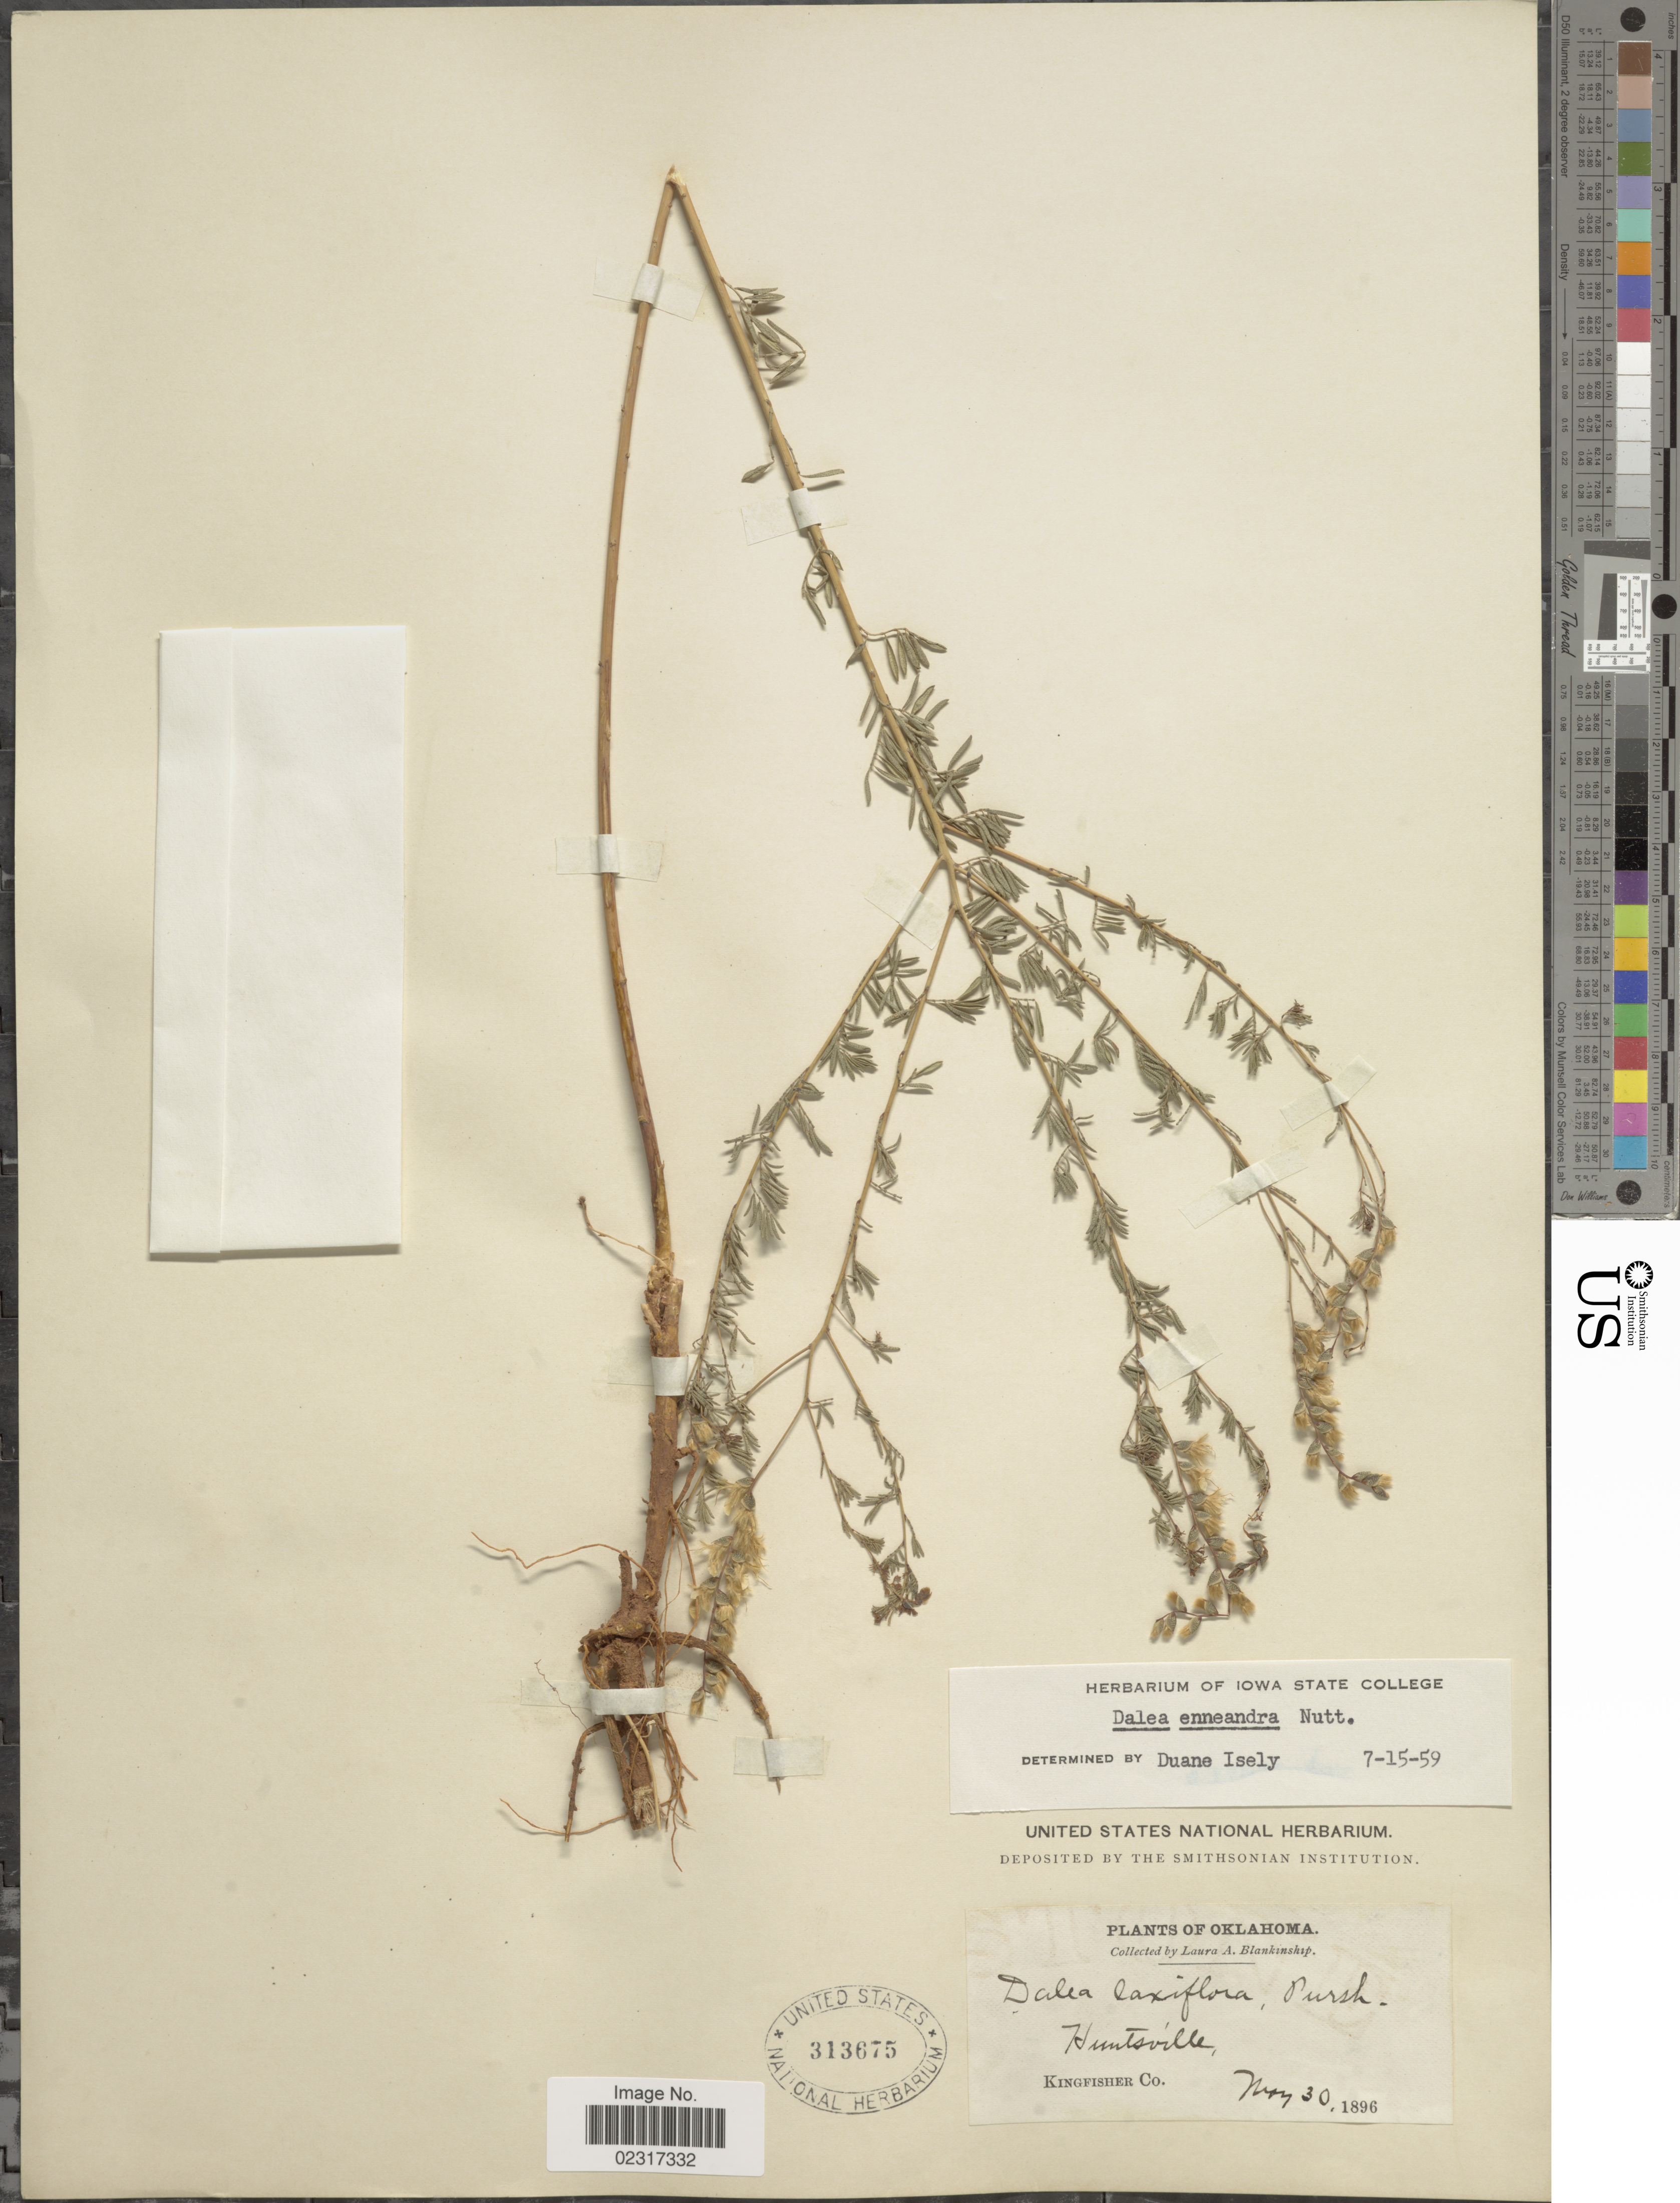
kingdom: Plantae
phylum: Tracheophyta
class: Magnoliopsida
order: Fabales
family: Fabaceae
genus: Dalea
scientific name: Dalea enneandra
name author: Nutt.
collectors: L. A. Blankinship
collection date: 1896-05-30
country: United States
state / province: Oklahoma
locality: Huntsville, Kingficher Co.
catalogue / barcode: US 313675